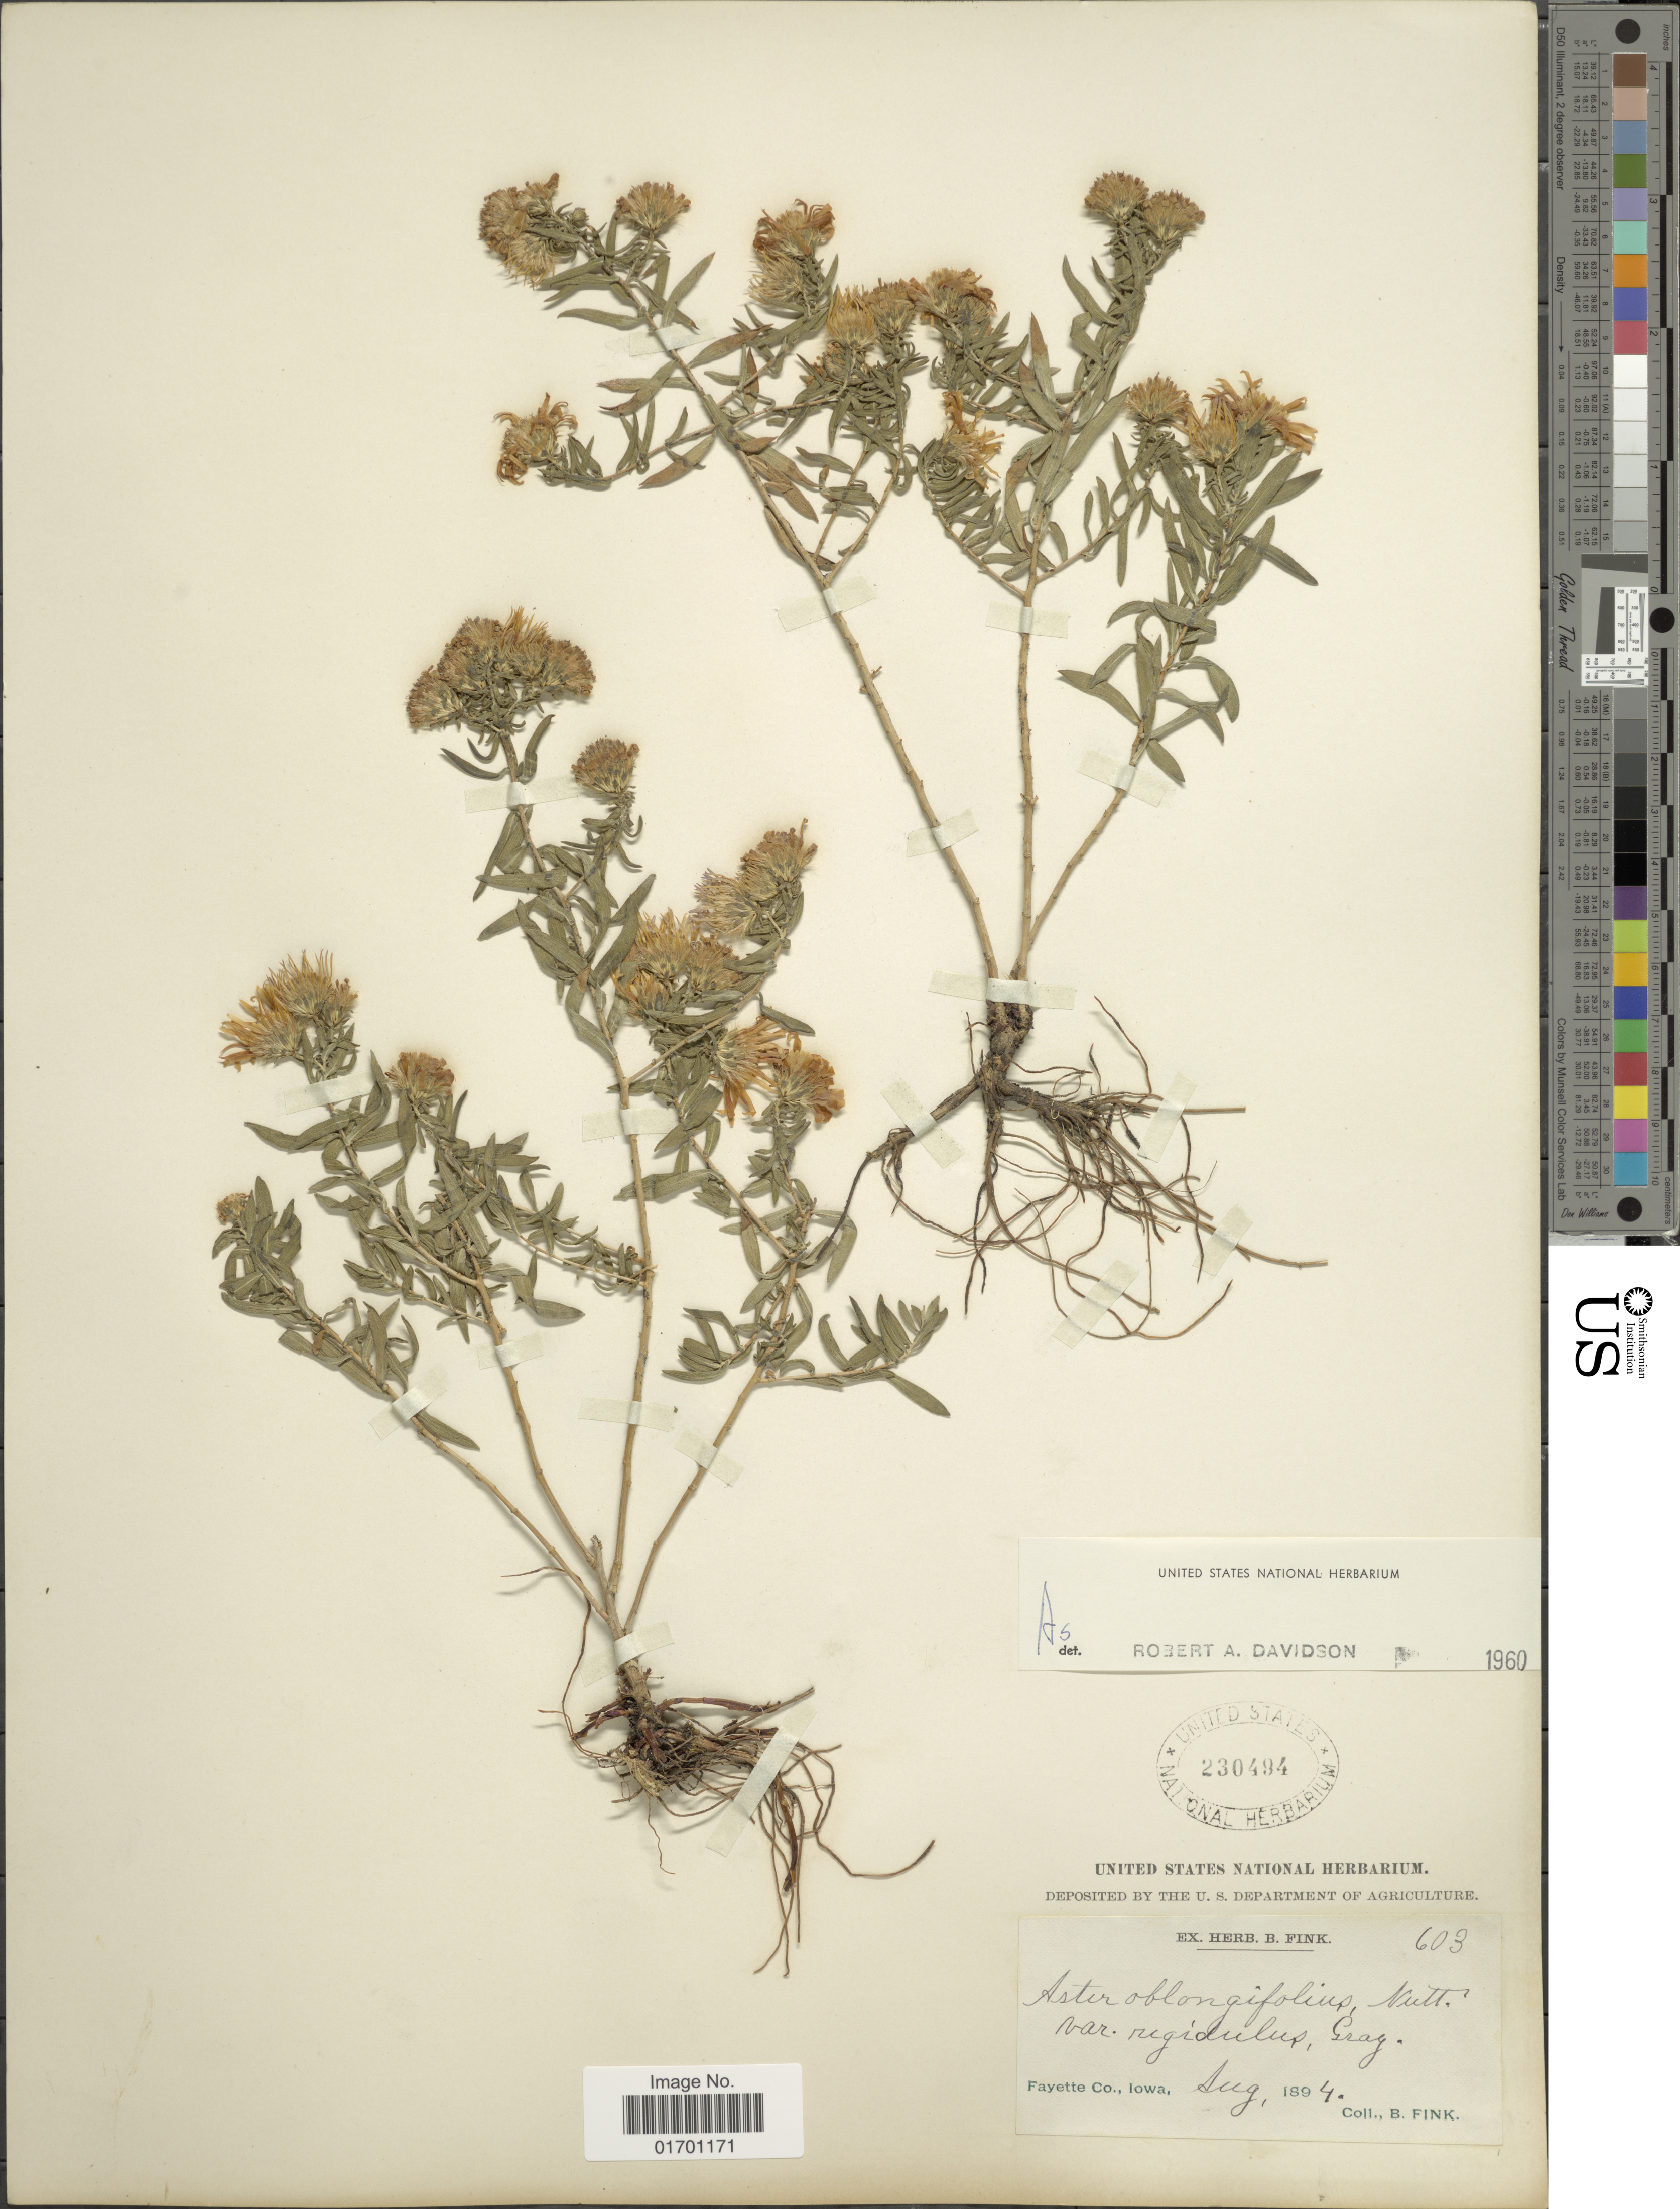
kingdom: Plantae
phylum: Tracheophyta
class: Magnoliopsida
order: Asterales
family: Asteraceae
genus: Symphyotrichum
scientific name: Symphyotrichum oblongifolium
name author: (Nutt.) G.L. Nesom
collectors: B. Fink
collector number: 603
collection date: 1894-08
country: United States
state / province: Iowa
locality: Fayette Co.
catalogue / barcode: US 230494